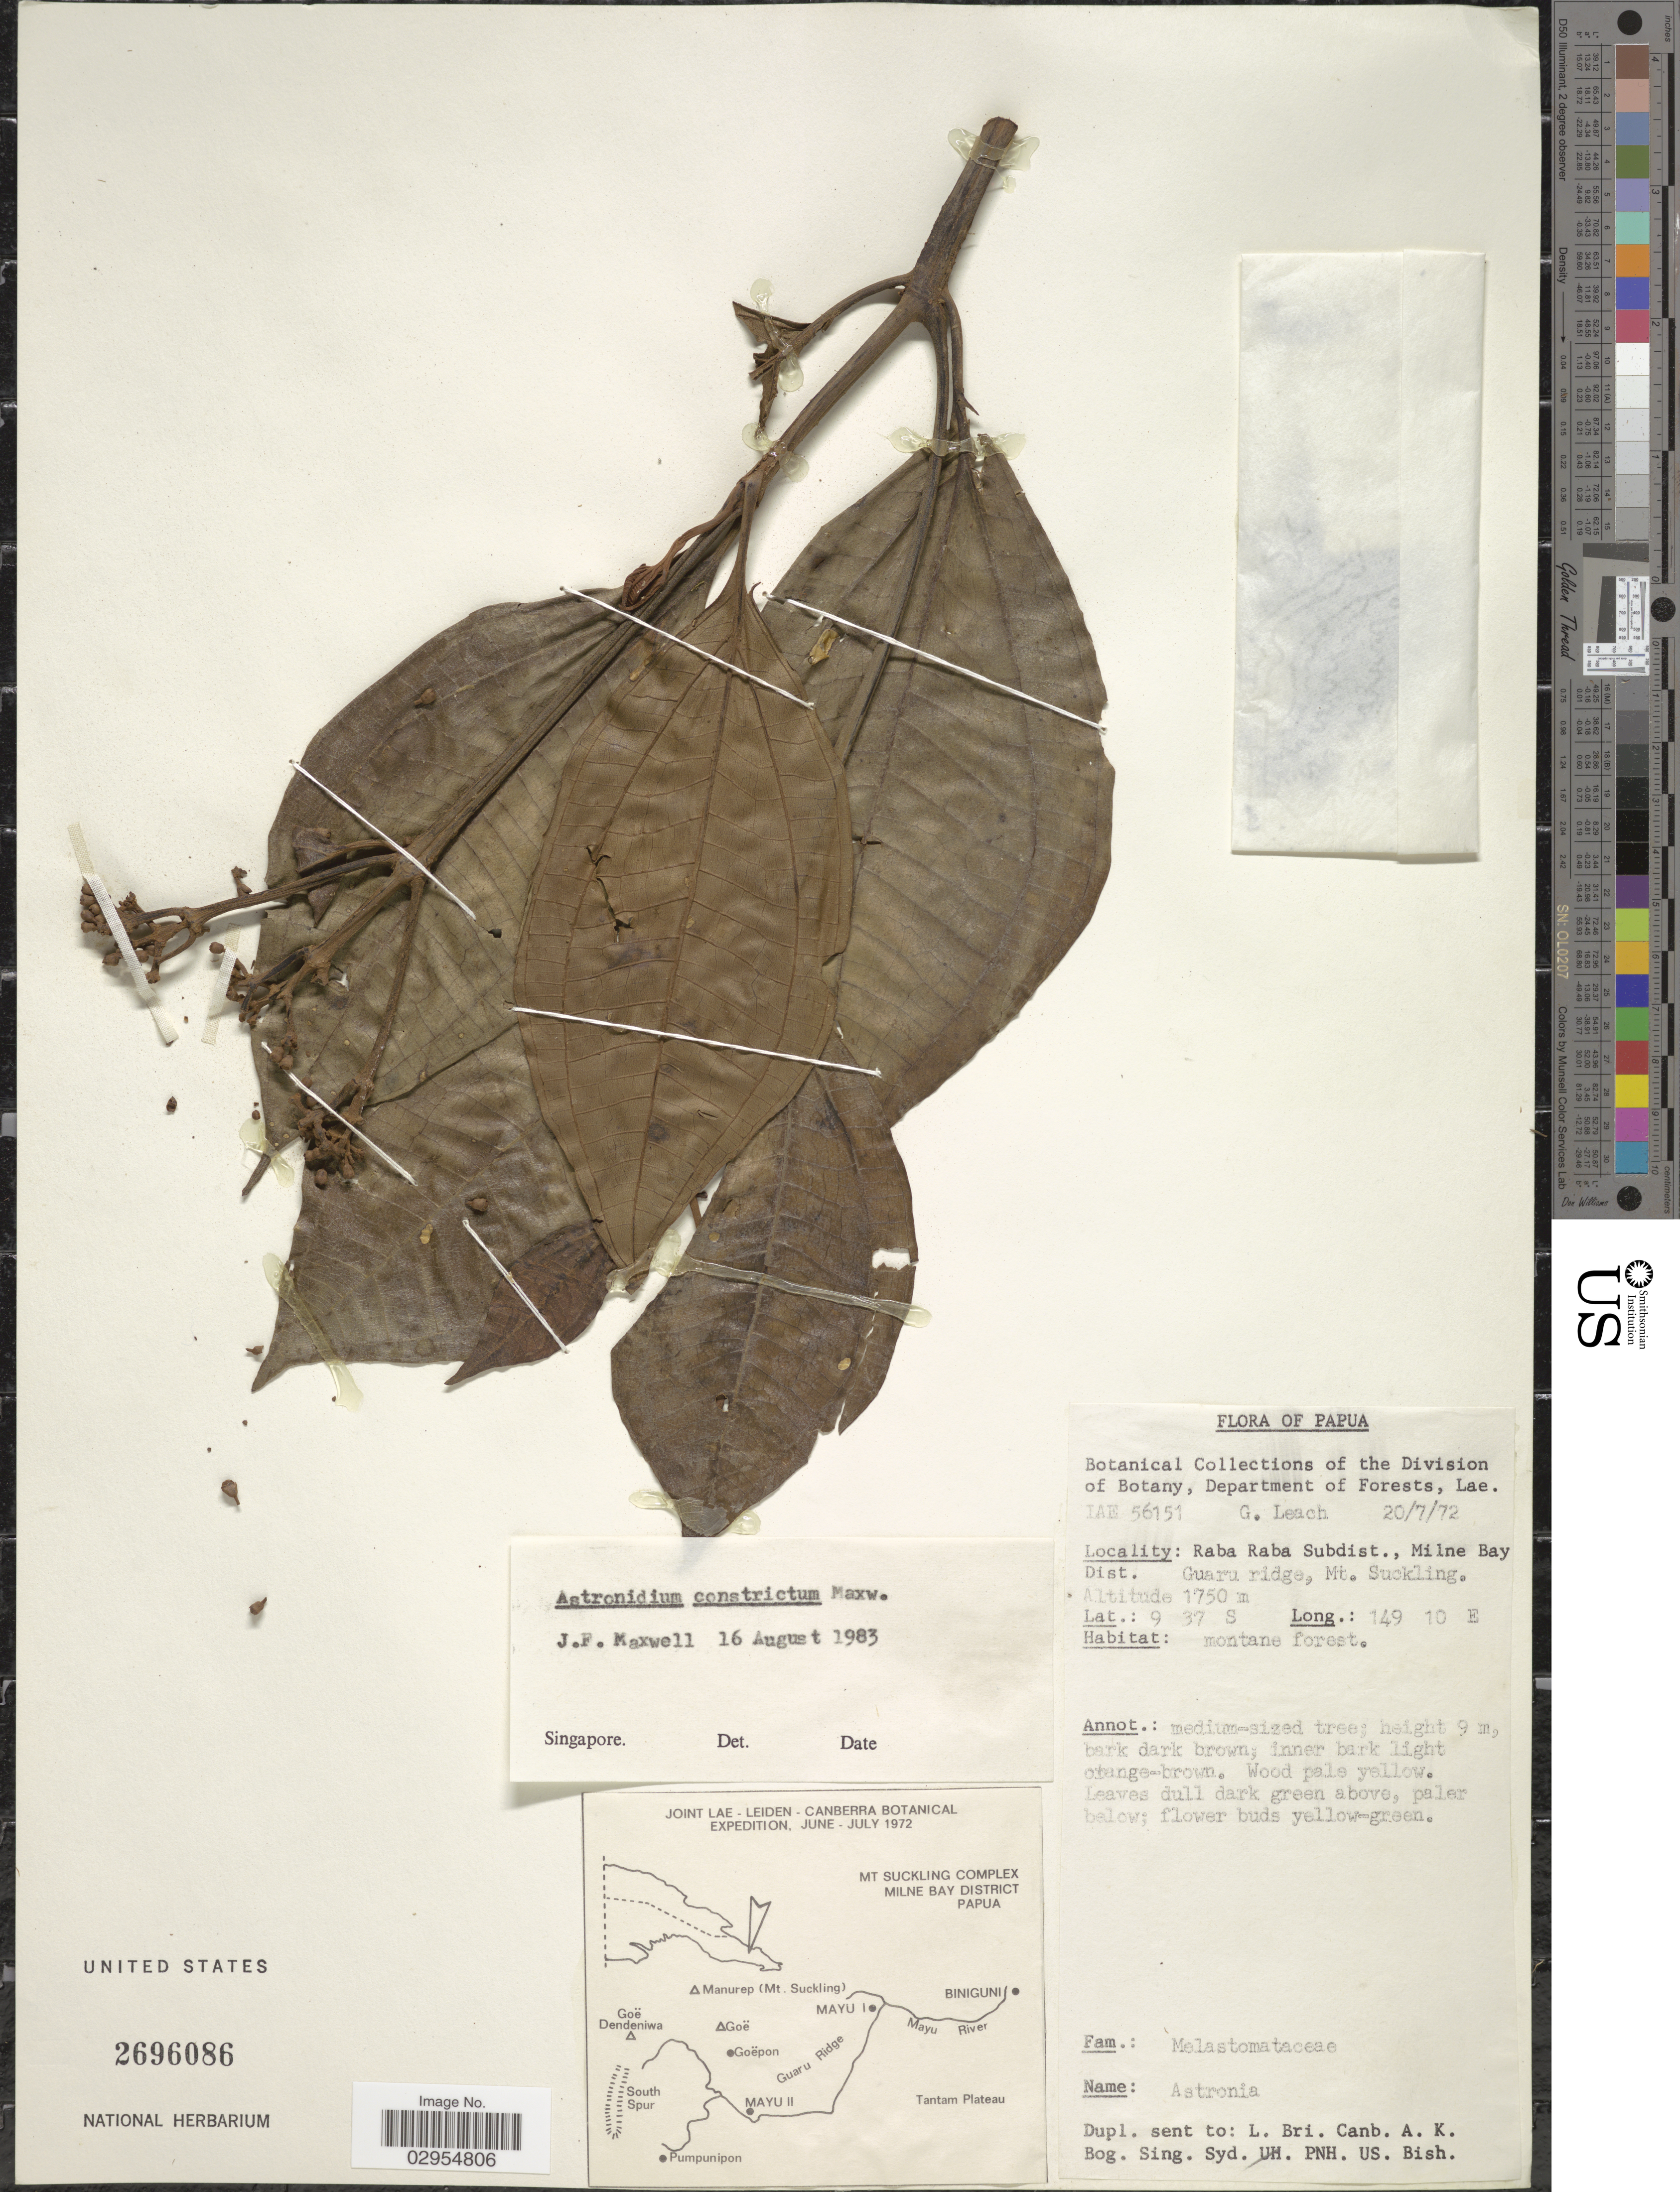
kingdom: Plantae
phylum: Tracheophyta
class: Magnoliopsida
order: Myrtales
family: Melastomataceae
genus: Astronidium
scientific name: Astronidium constrictum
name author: J.F. Maxwell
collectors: G. Leach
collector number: LAE 56151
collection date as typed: Transcribed d/m/y: 20/7/72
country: Papua New Guinea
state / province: Milne Bay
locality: Papua. Raba Raba Subdist., Milne Bay Dist. Guaru ridge, Mt. Suckling.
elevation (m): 1750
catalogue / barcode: US 2696086